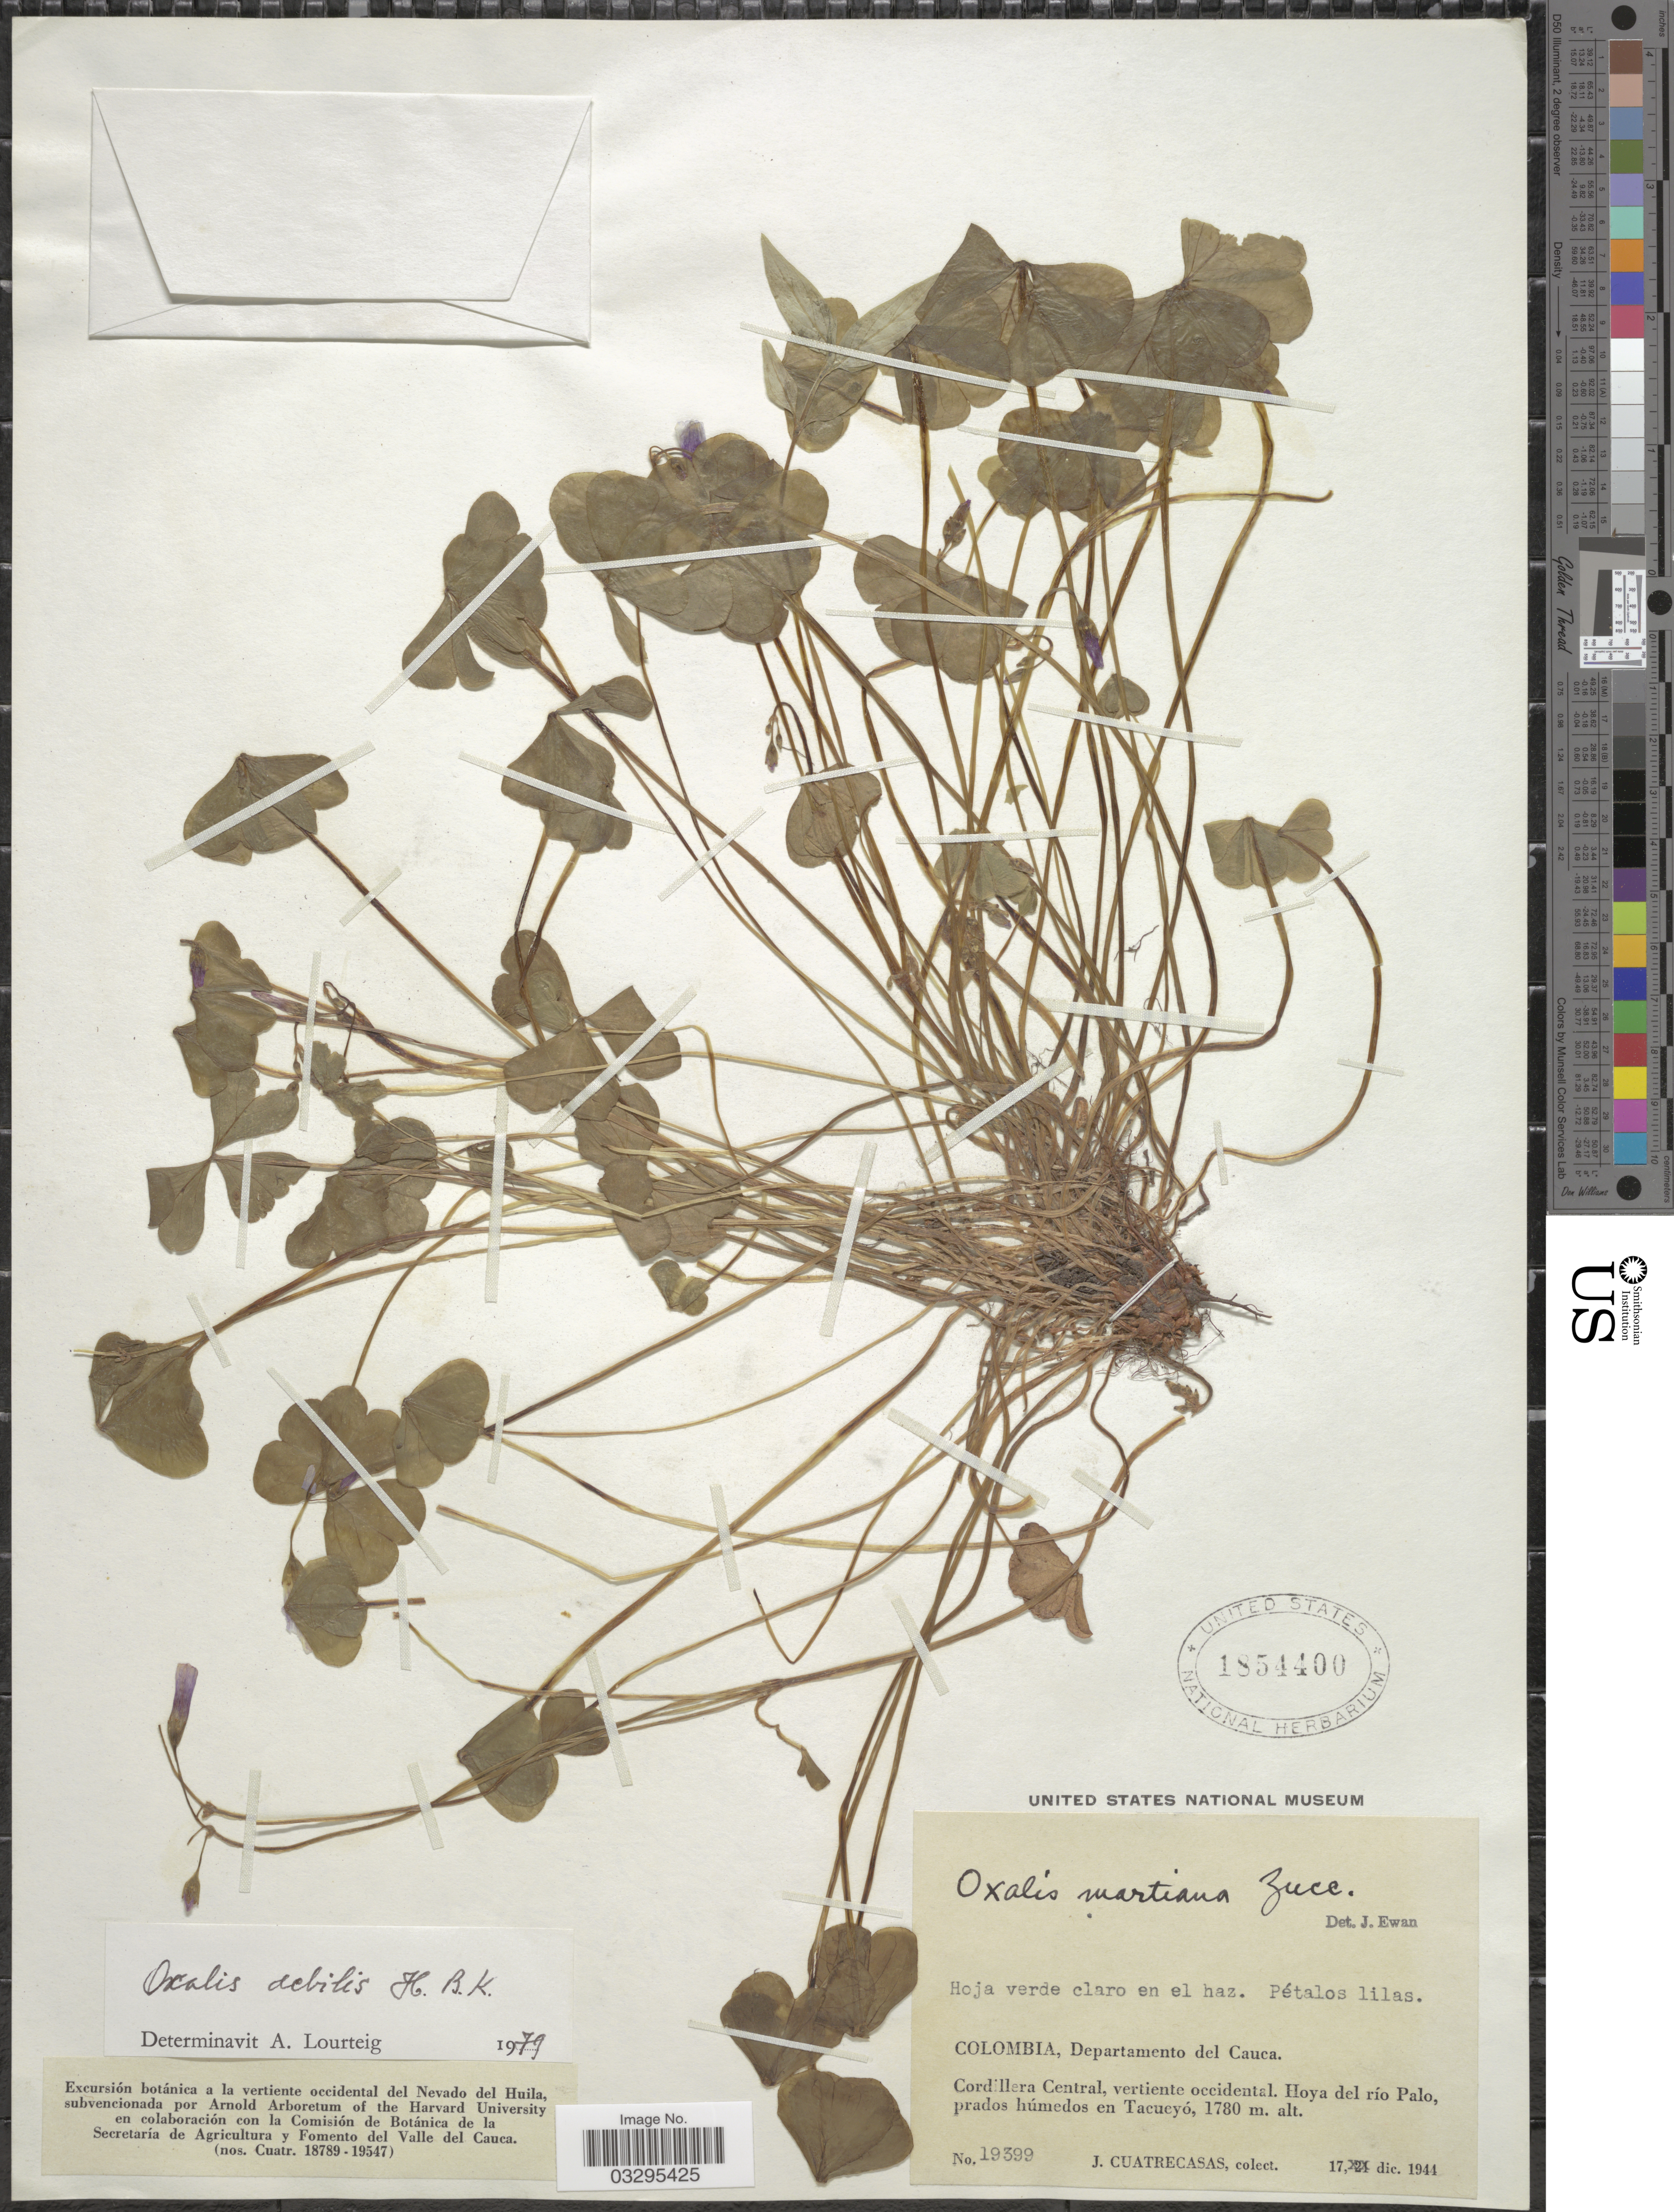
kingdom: Plantae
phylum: Tracheophyta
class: Magnoliopsida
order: Oxalidales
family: Oxalidaceae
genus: Oxalis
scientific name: Oxalis debilis var. debilis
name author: Kunth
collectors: J. Cuatrecasas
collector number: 19399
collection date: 1944-12-17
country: Colombia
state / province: Valle del Cauca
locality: Departamento del Cauca. Cordillera Central, vertiente occidental. Hoya del río Palo, prados húmedos en Tacucyó.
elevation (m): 1780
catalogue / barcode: US 1854400